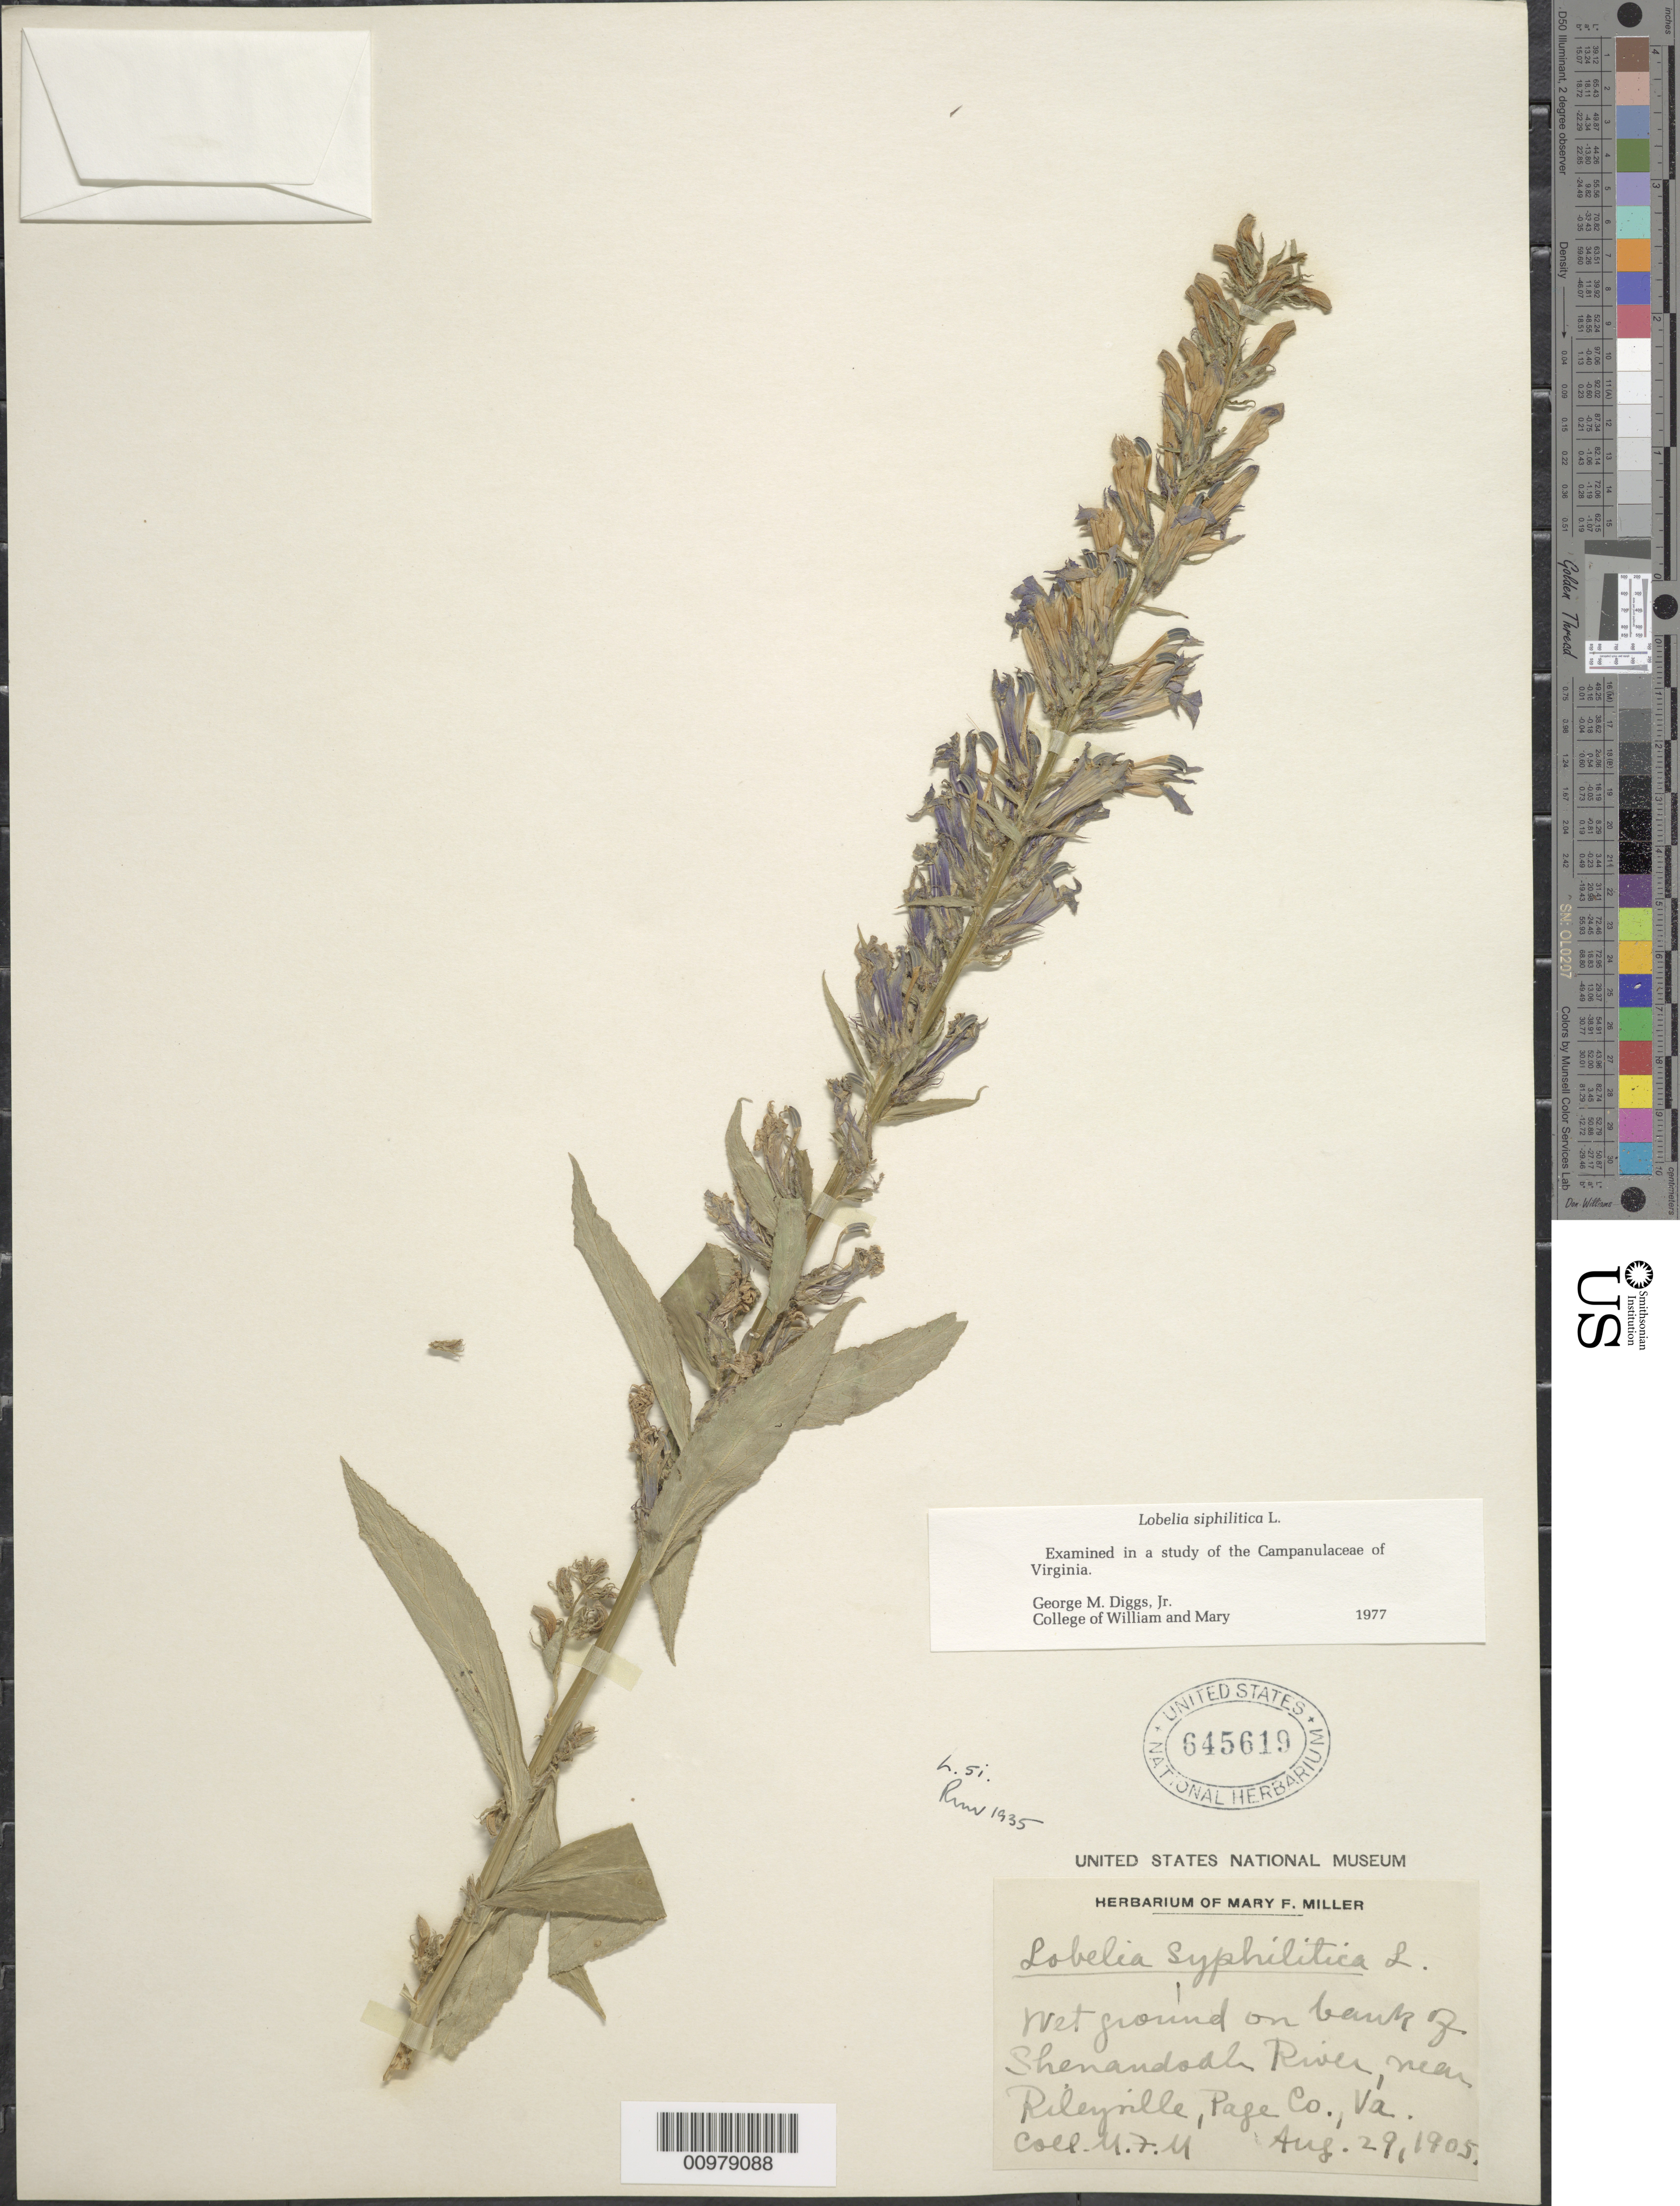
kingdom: Plantae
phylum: Tracheophyta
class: Magnoliopsida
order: Asterales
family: Campanulaceae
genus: Lobelia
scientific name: Lobelia siphilitica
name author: L.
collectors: M. F. Miller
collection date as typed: Aug. 29, 1905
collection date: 1905-08-29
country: United States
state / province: Virginia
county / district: Page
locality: Bank of Shenandoah River, near Rileyville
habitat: wet ground on bank of river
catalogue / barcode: US 645619